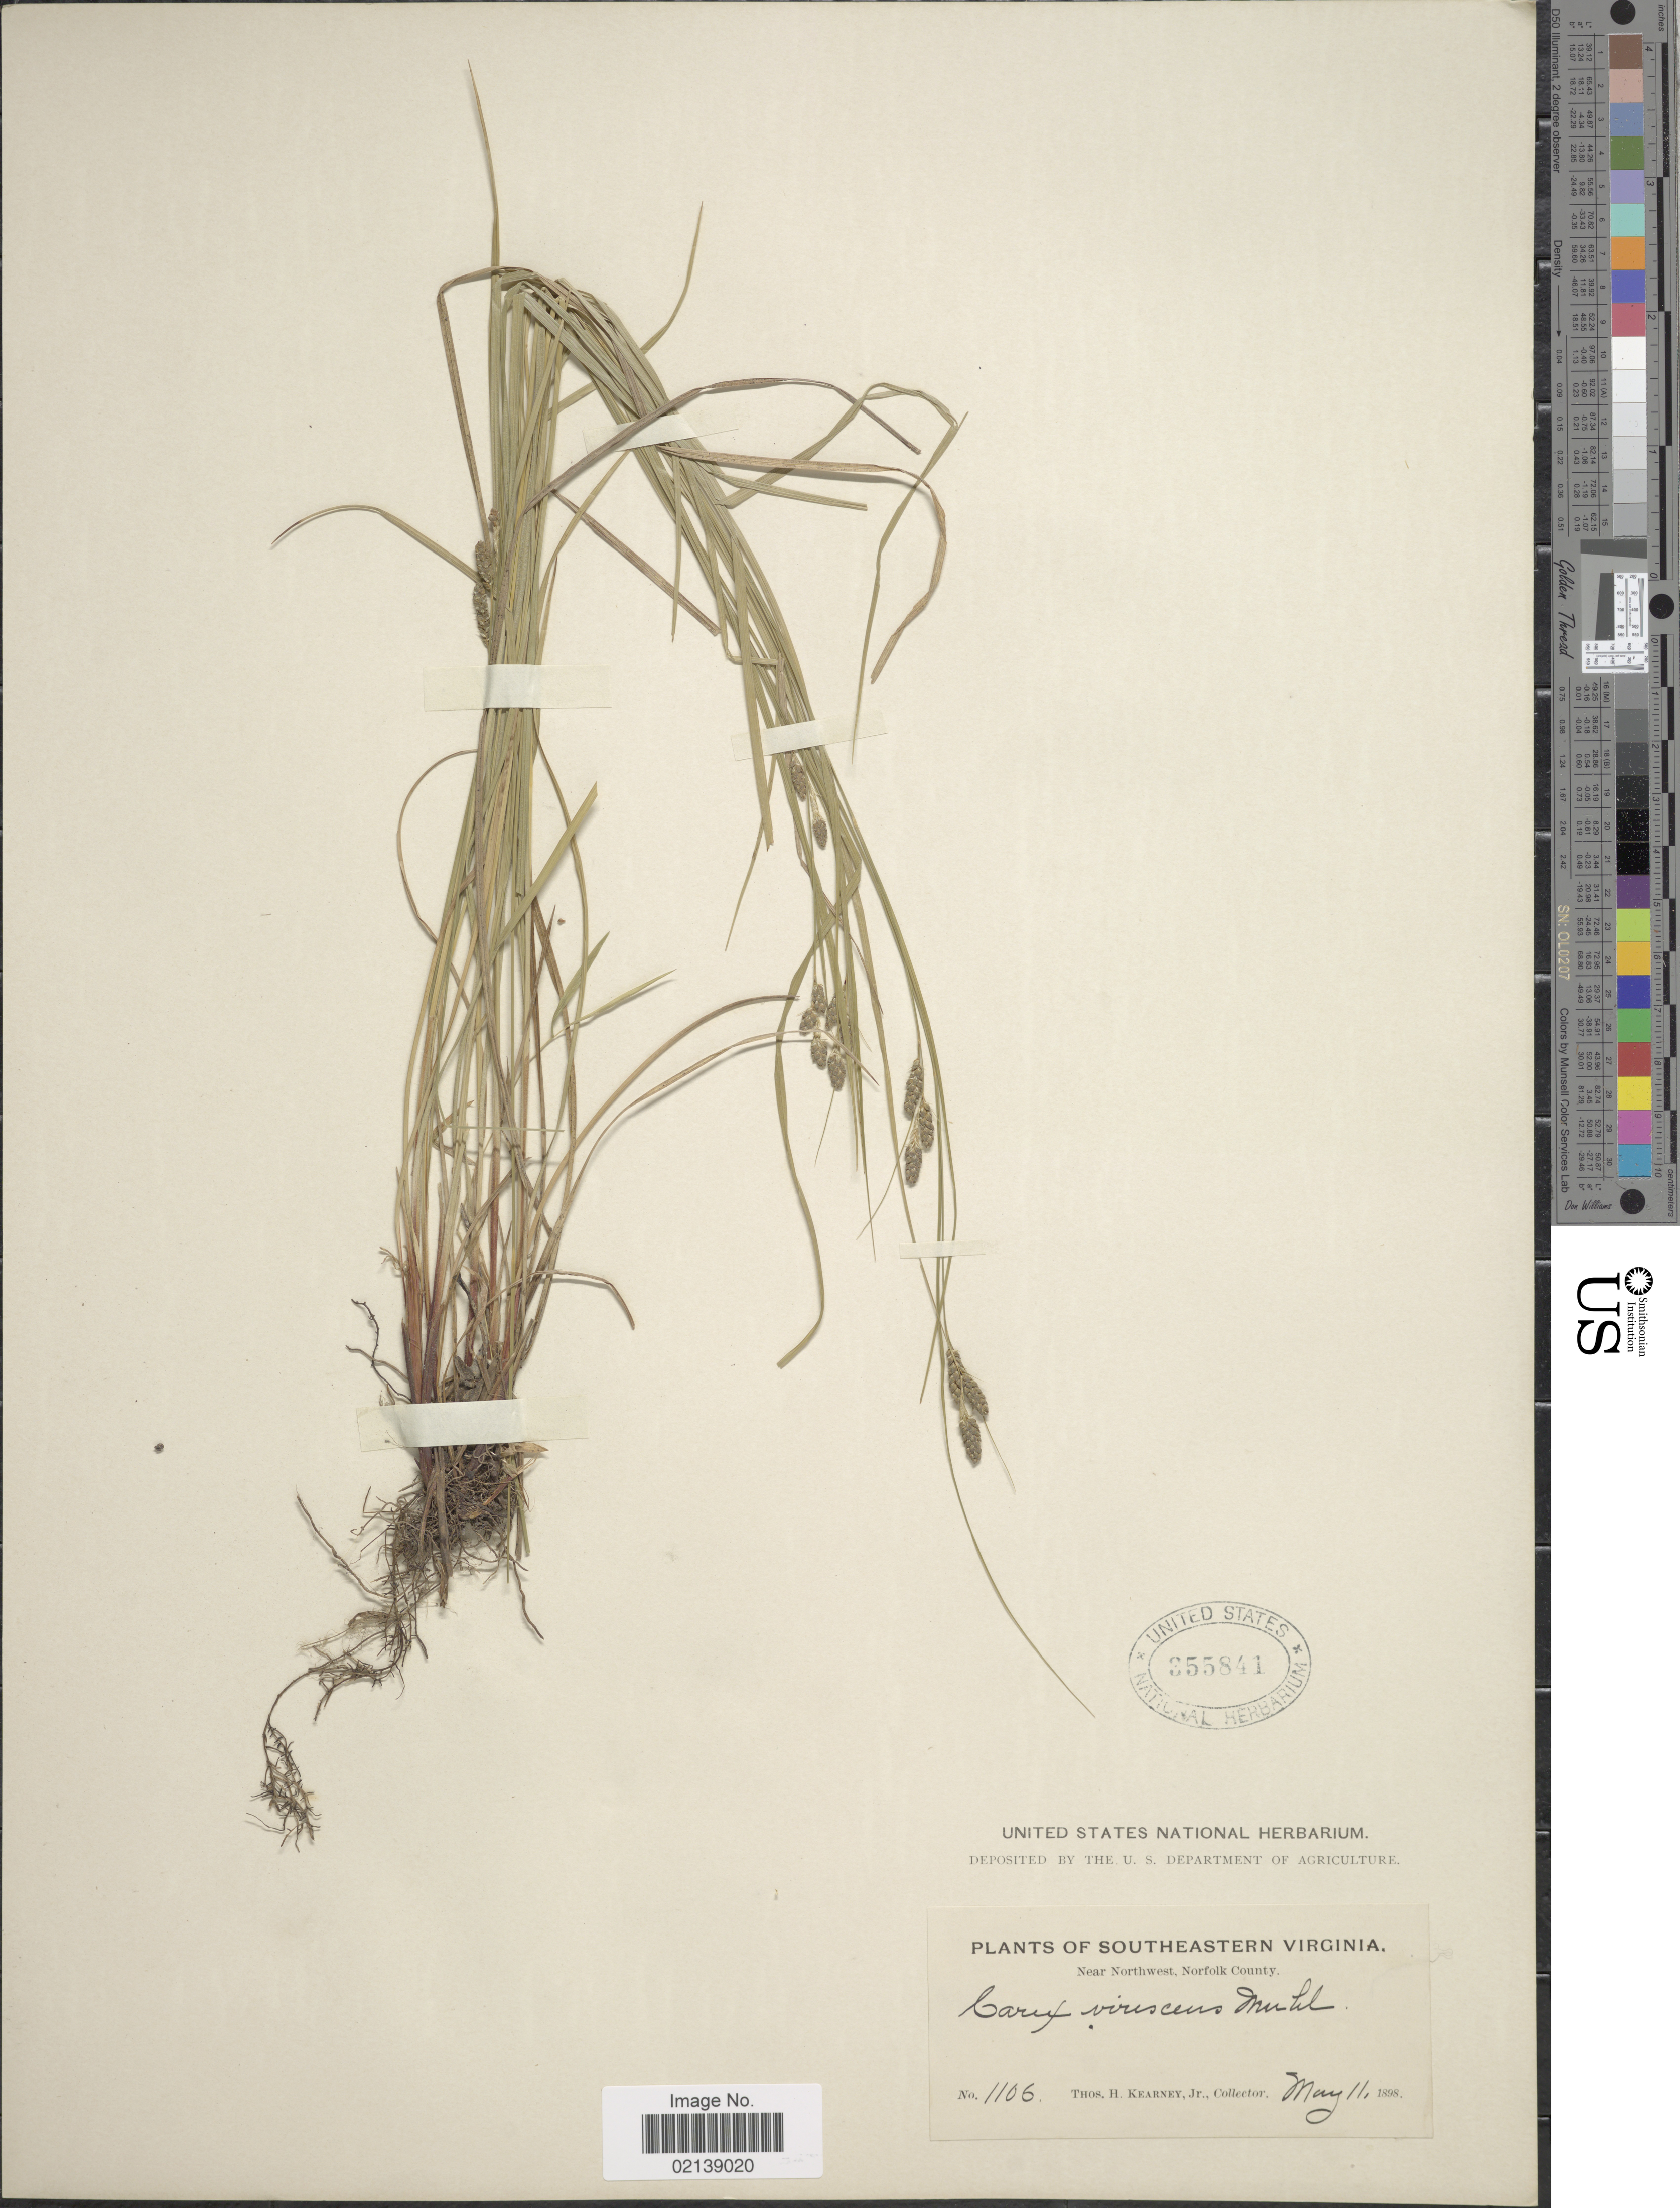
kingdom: Plantae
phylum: Tracheophyta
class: Liliopsida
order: Poales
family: Cyperaceae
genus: Carex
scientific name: Carex virescens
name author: Muhl. ex Willd.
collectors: T. H. Kearney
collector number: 1106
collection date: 1898-05-11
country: United States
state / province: Virginia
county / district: City of Norfolk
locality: Southeastern Virginia, Near Northwest, Norfolk County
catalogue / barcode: US 355841